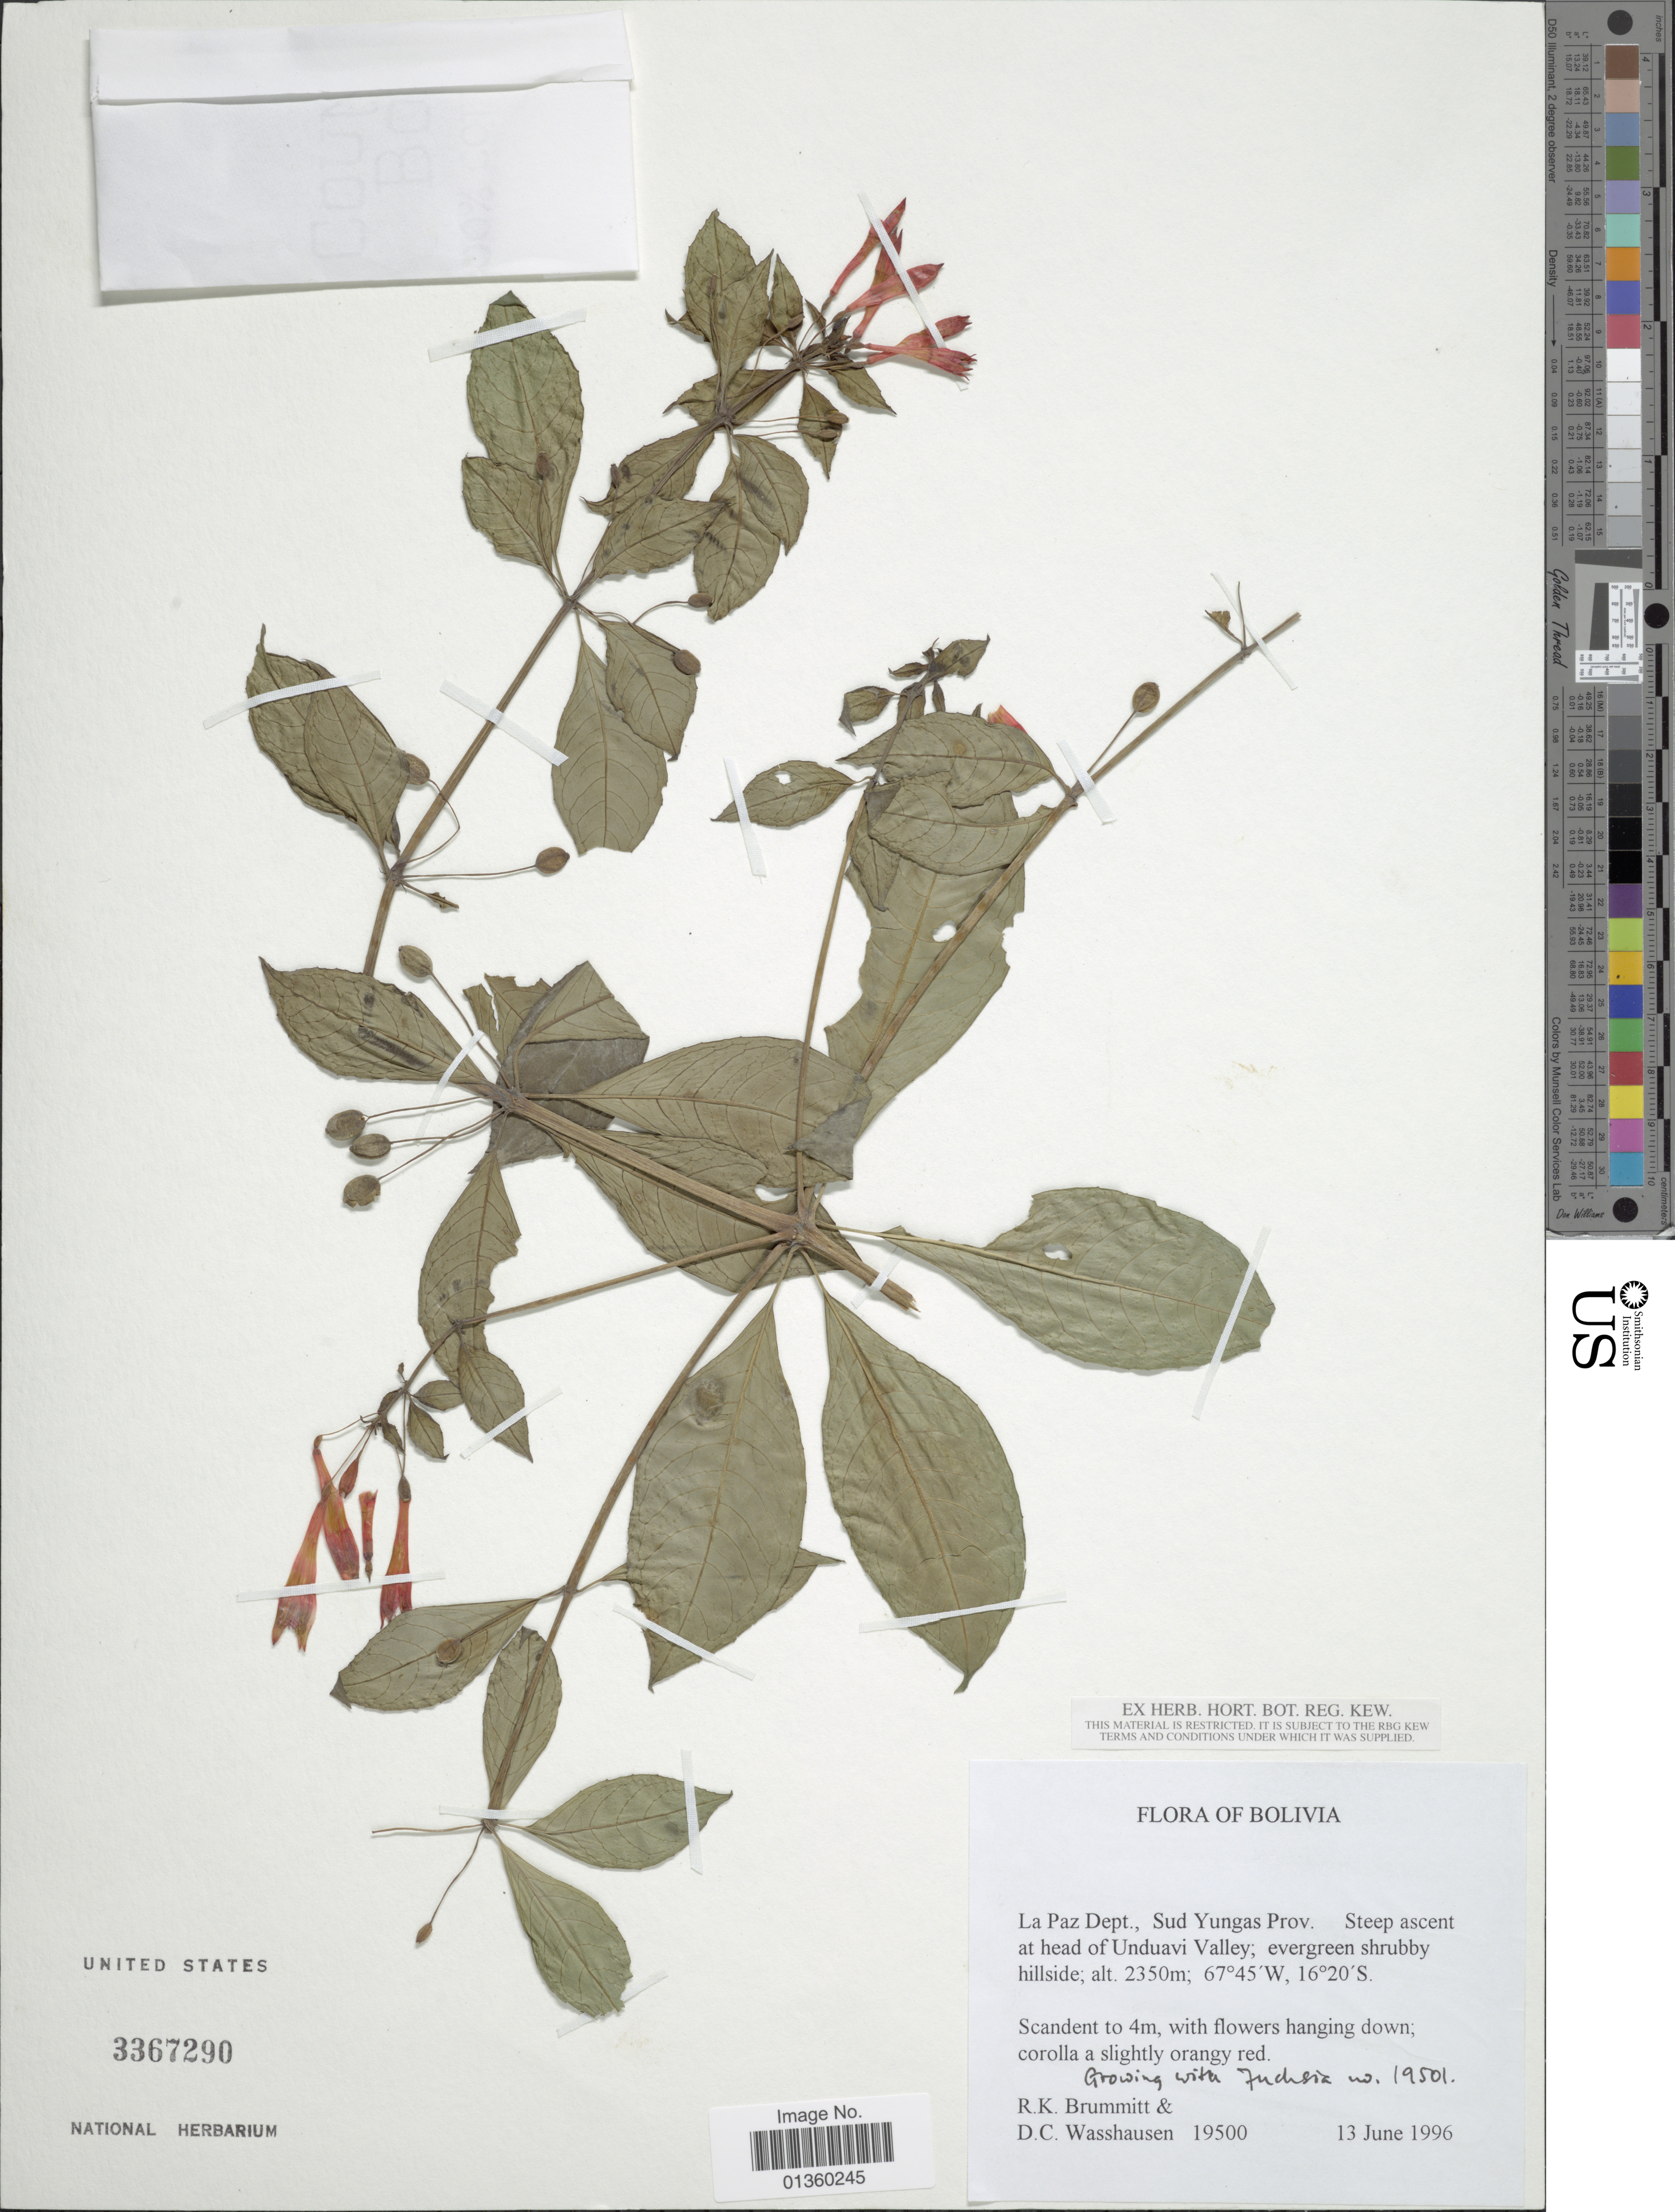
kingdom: Plantae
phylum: Tracheophyta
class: Magnoliopsida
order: Myrtales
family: Onagraceae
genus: Fuchsia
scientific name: Fuchsia sanctae-rosae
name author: Kuntze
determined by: Berry, P. E., (WIS), University of Wisconsin - Madison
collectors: R. K. Brummitt & D. C. Wasshausen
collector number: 19500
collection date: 1996-06-13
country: Bolivia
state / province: La Paz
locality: Sud Yungas Prov. Steep ascent at head of Unduavi Valley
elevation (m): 2350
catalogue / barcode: US 3367290